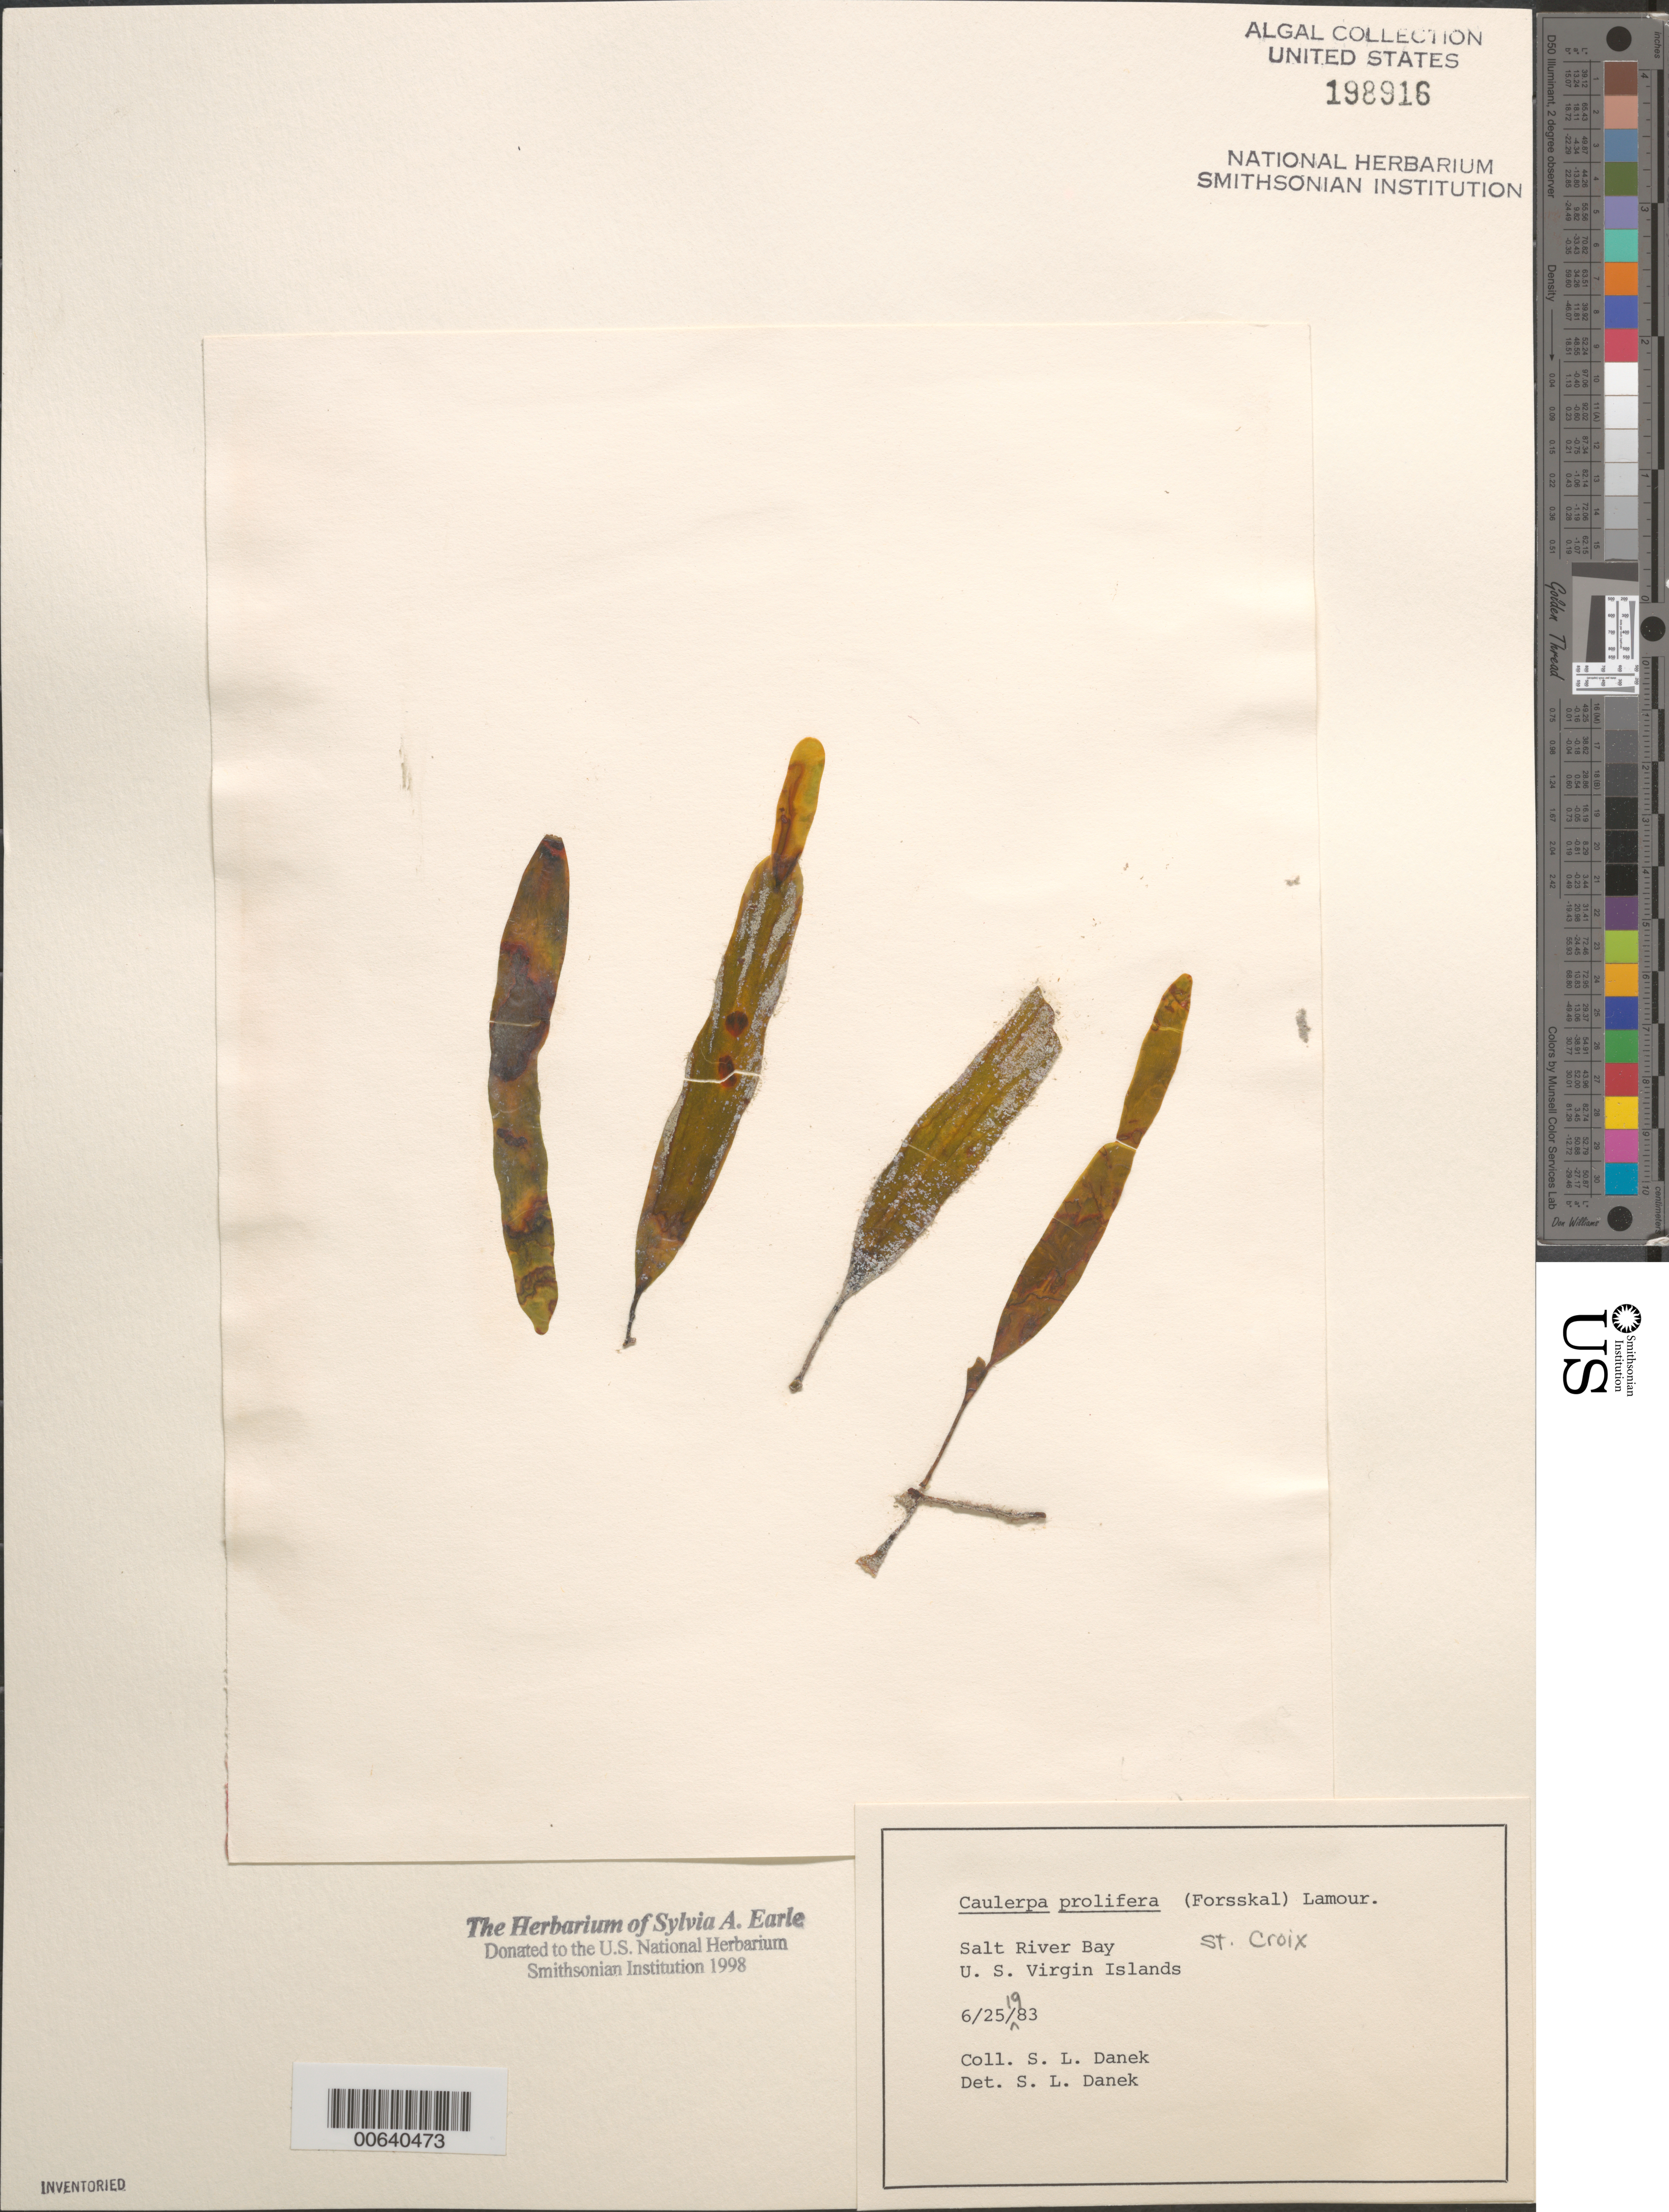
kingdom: Plantae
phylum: Chlorophyta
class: Ulvophyceae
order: Bryopsidales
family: Caulerpaceae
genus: Caulerpa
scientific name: Caulerpa prolifera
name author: (Forssk.) J.V.Lamouroux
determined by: Danek, S. L.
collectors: S. Danek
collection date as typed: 25 Jun 1983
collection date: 1983-06-25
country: U.S. Virgin Islands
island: St. Croix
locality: Salt River Bay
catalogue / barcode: US 198916